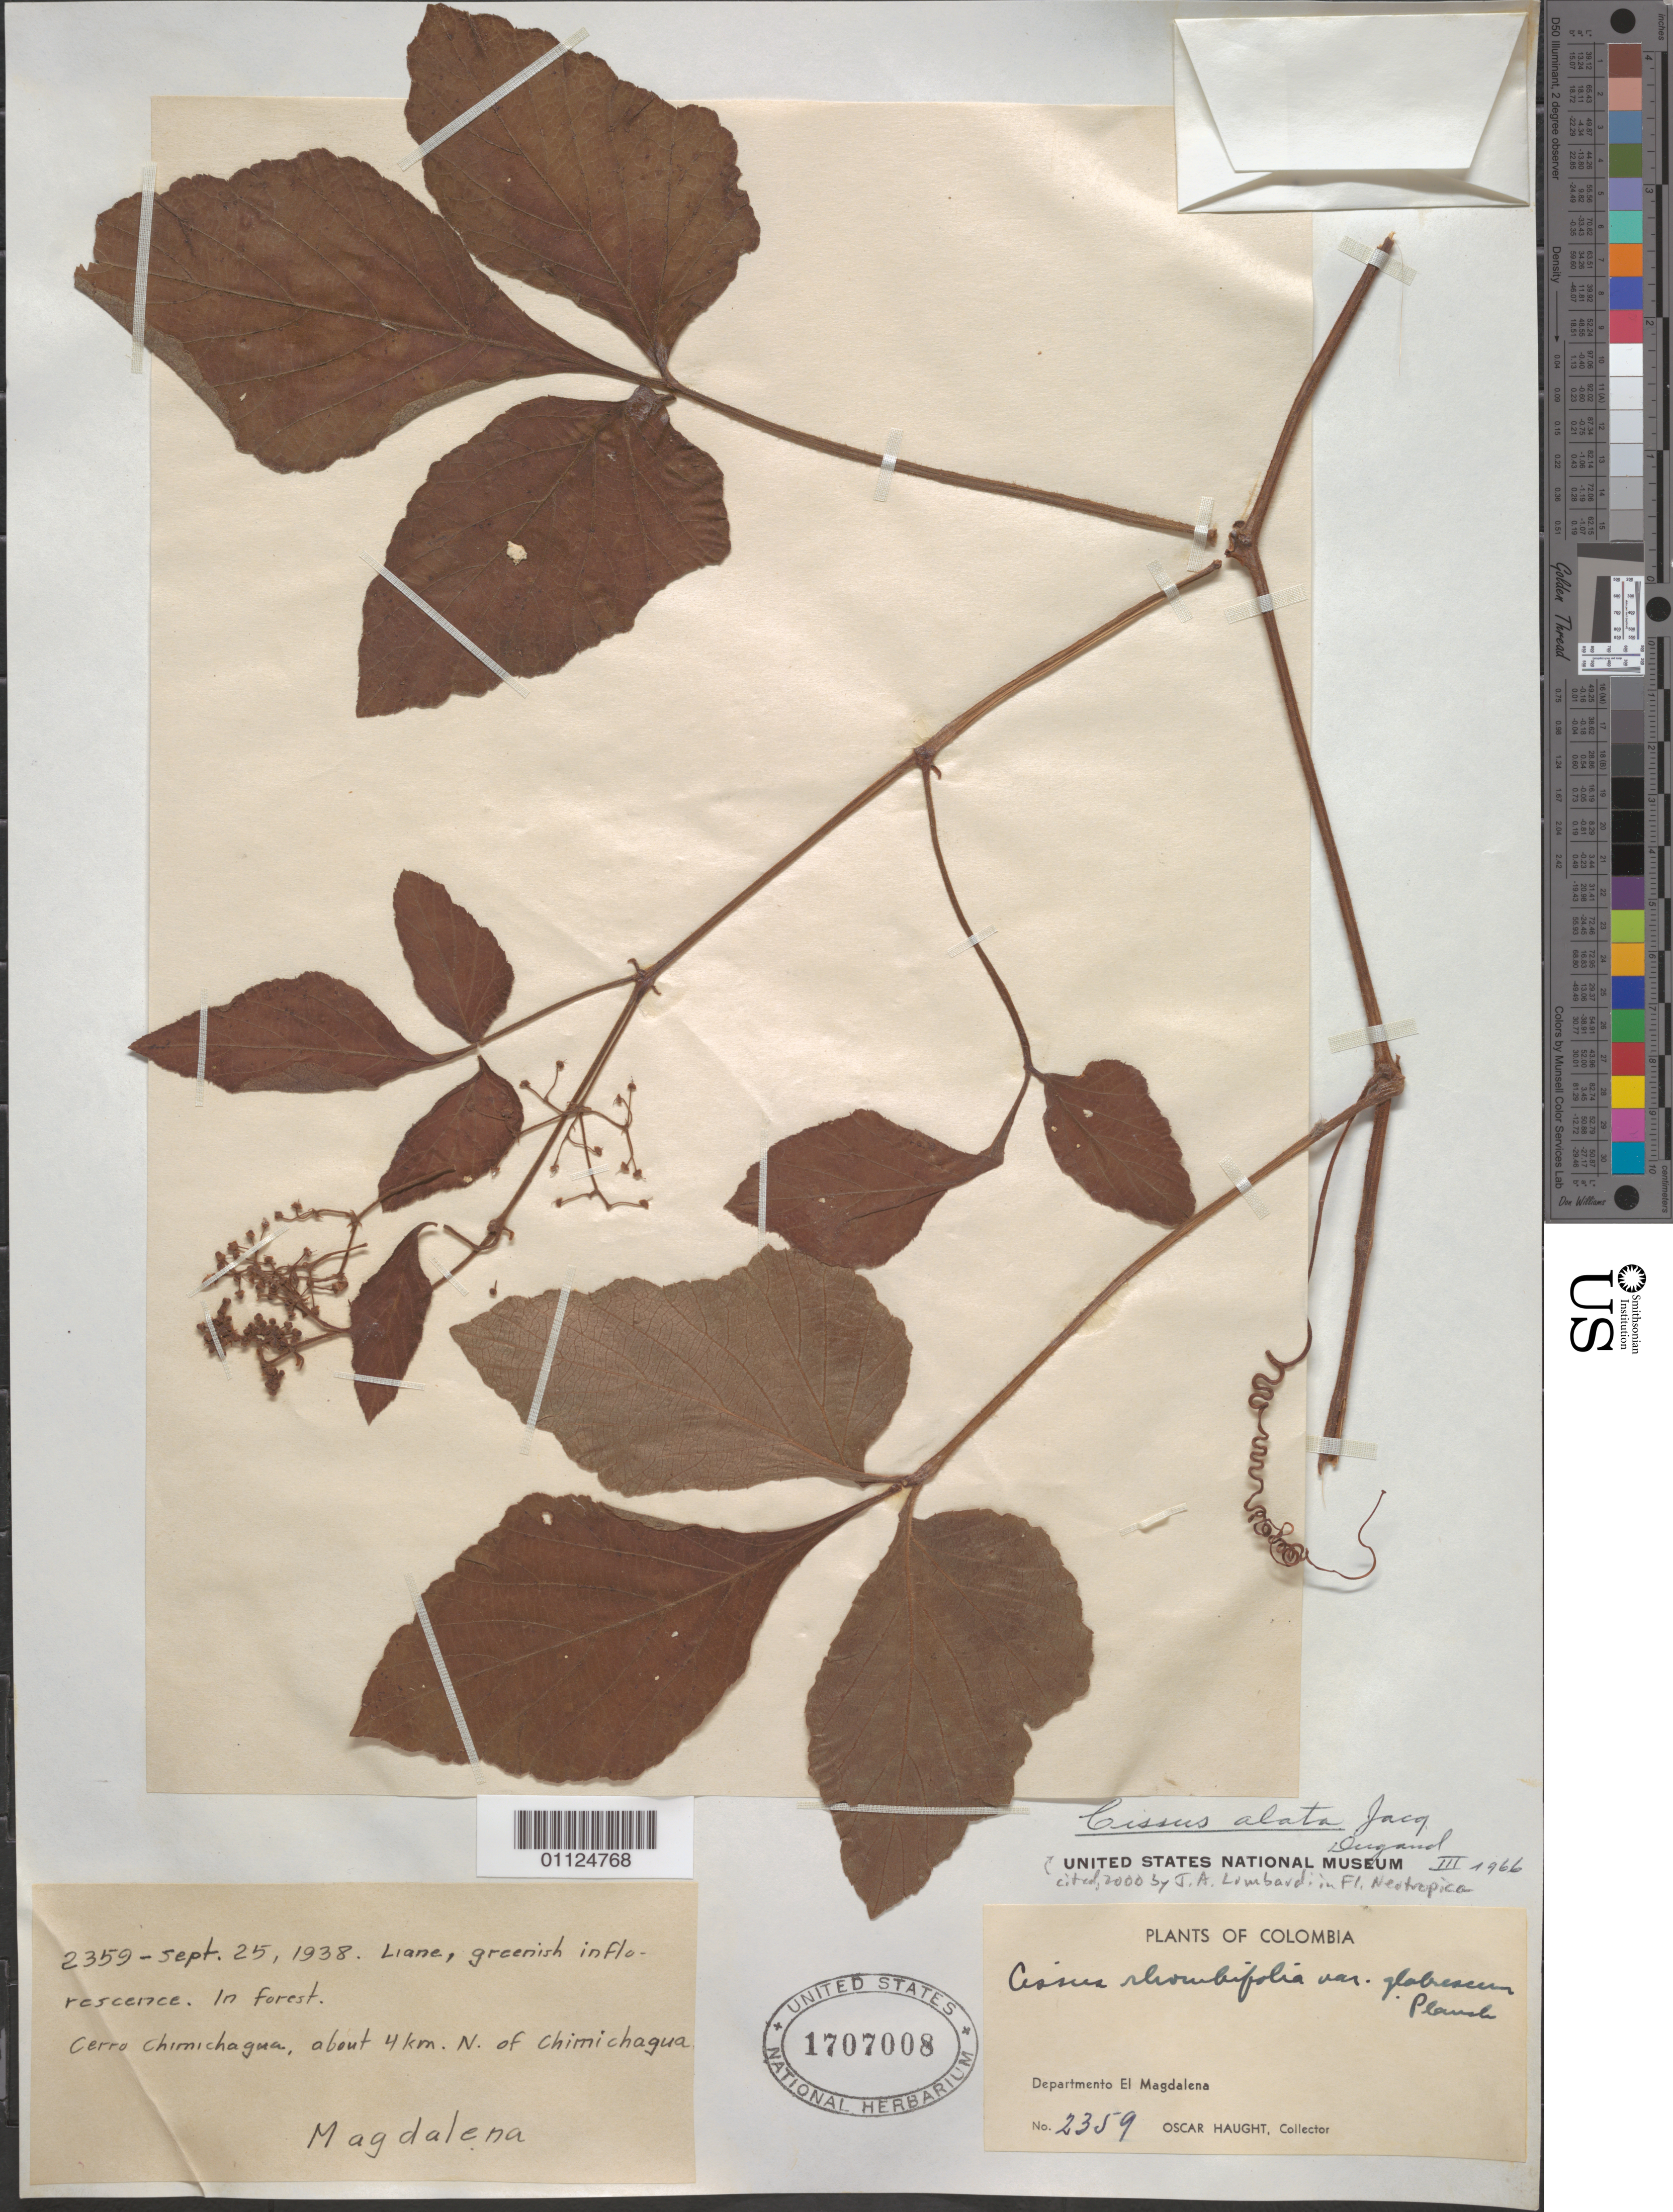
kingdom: Plantae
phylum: Tracheophyta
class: Magnoliopsida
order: Vitales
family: Vitaceae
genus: Cissus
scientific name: Cissus alata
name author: Jacq.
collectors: O. L. Haught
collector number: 2359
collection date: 1938-09-25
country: Colombia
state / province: Magdalena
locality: Cerra Chimichagua, about 4 km N of Chimichagua.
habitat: Liane. In forest.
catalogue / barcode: US 1707008